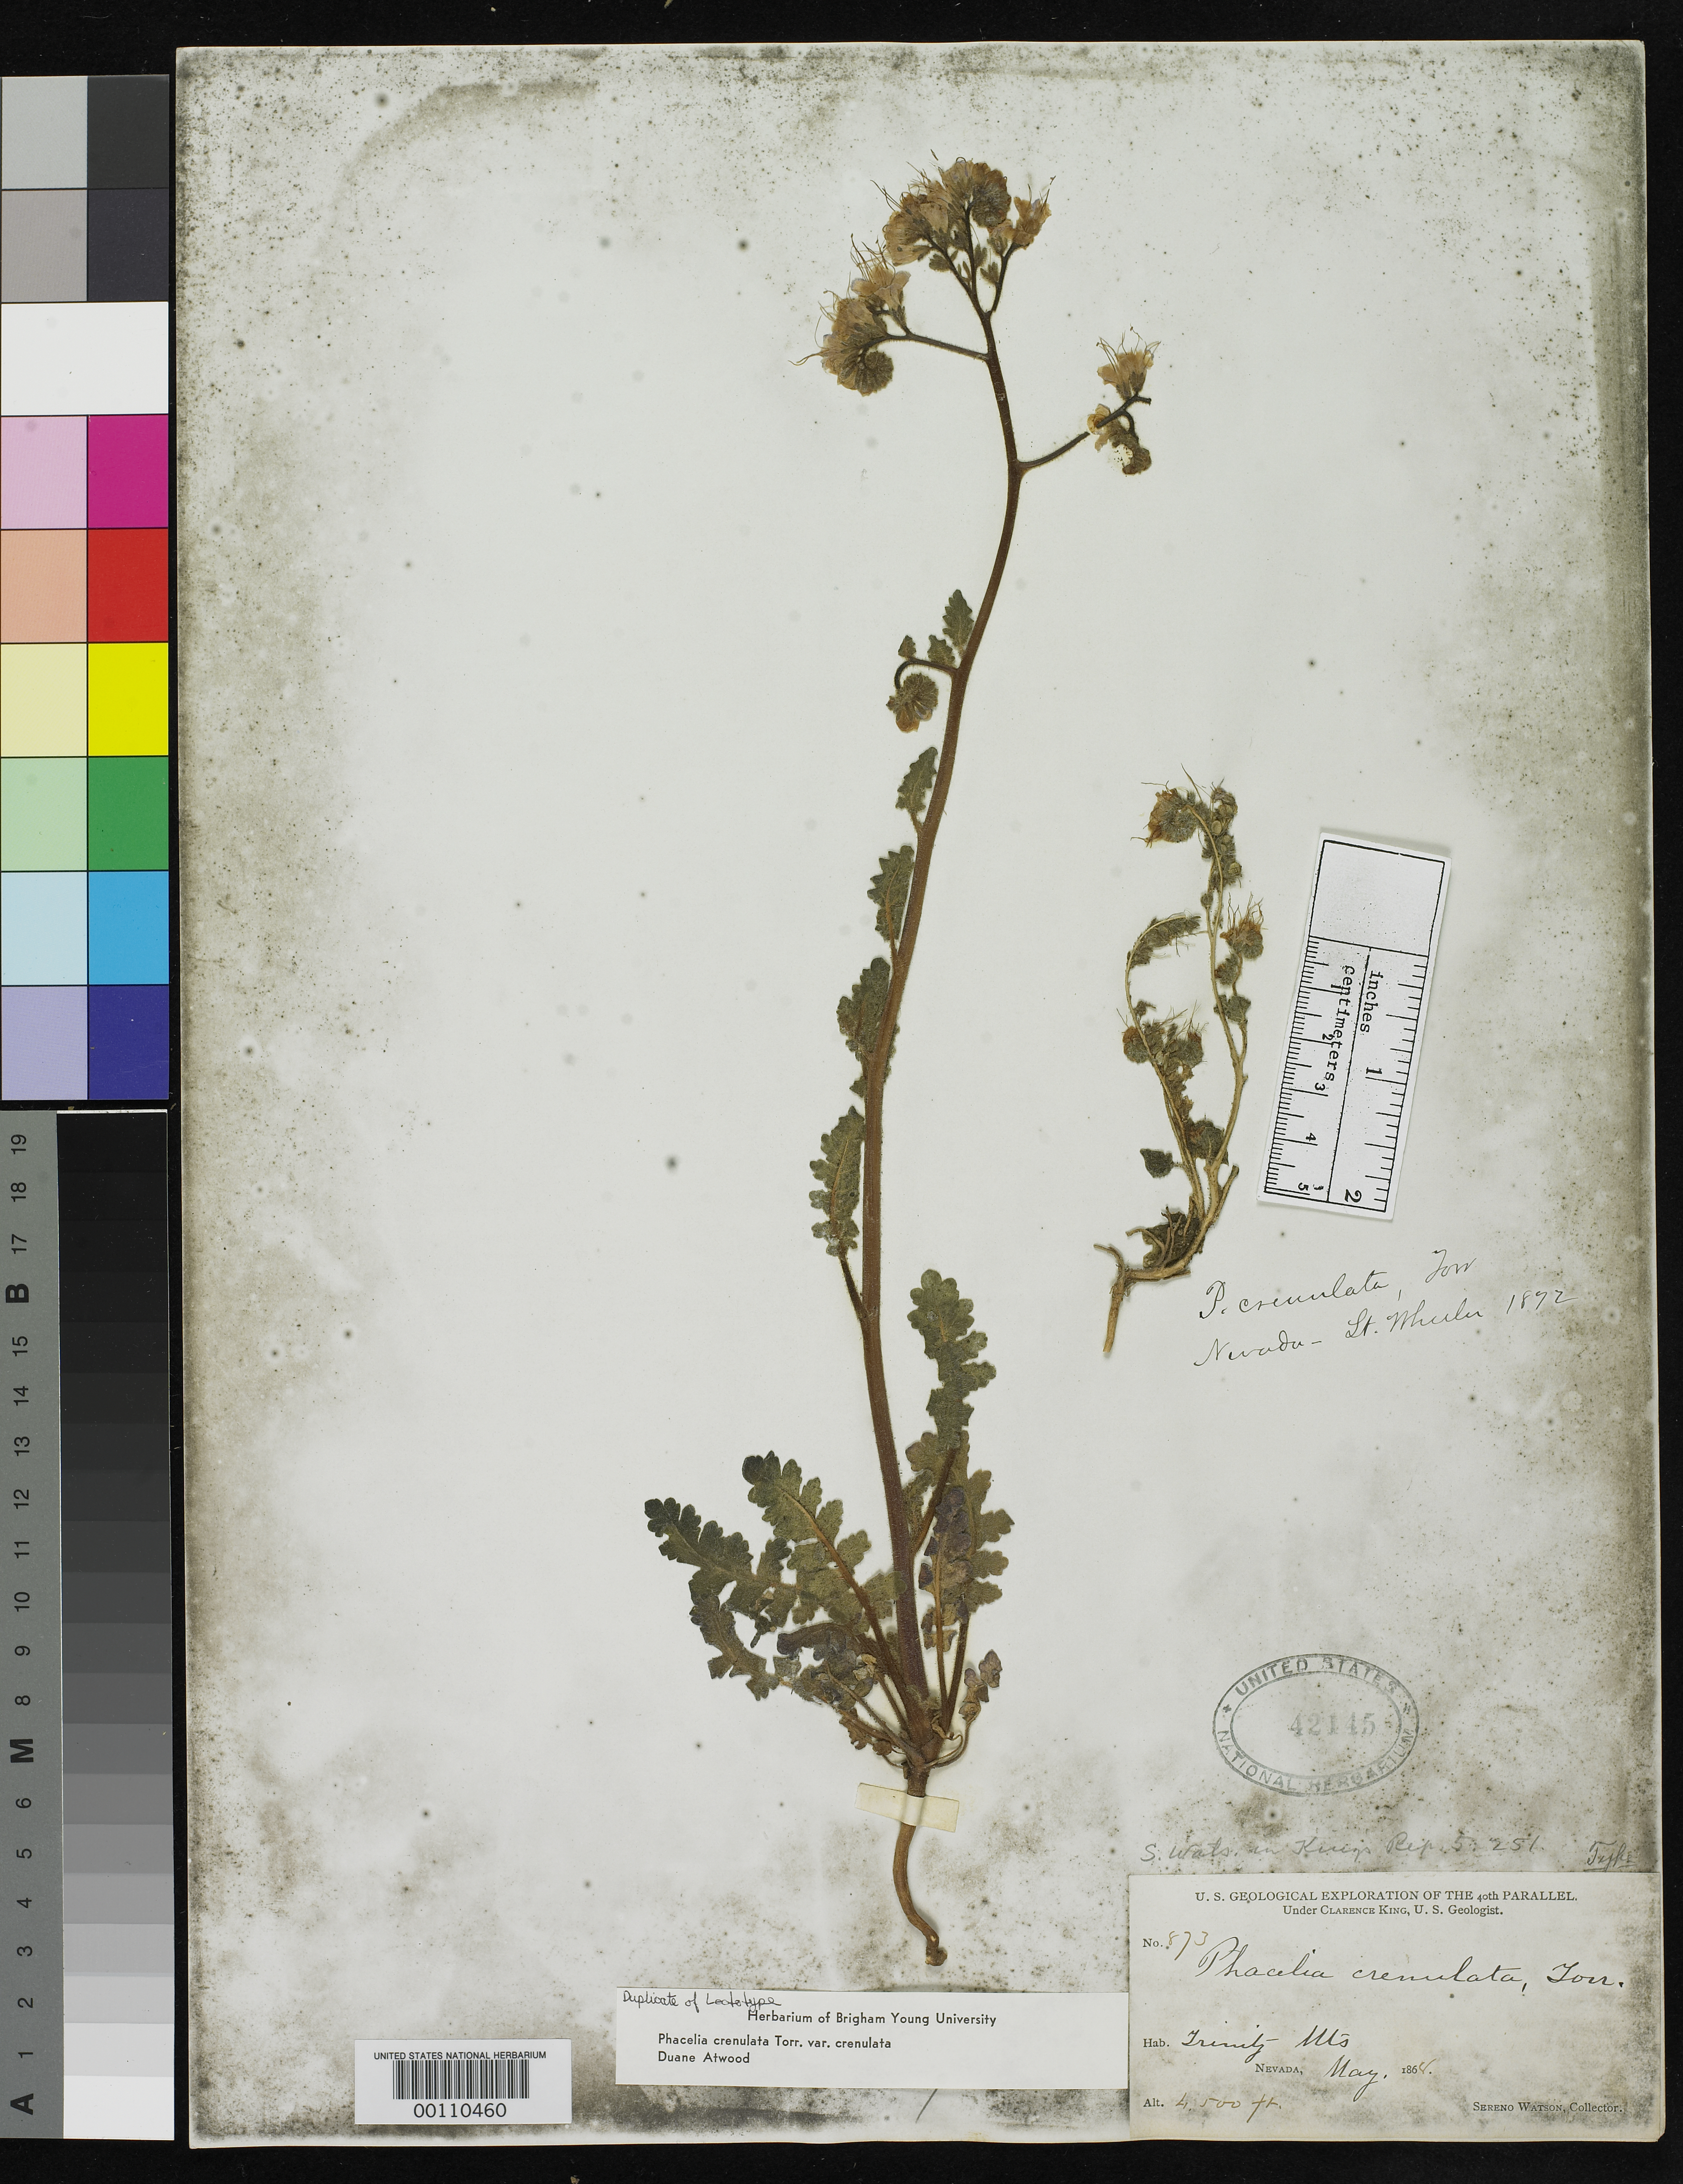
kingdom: Plantae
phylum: Tracheophyta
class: Magnoliopsida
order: Boraginales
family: Hydrophyllaceae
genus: Phacelia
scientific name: Phacelia crenulata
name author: Torr. ex S. Watson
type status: Isotype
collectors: S. Watson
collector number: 873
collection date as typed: May 1868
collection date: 1868-05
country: United States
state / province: Nevada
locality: Trinity Mountains.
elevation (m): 1372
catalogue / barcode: US 42145